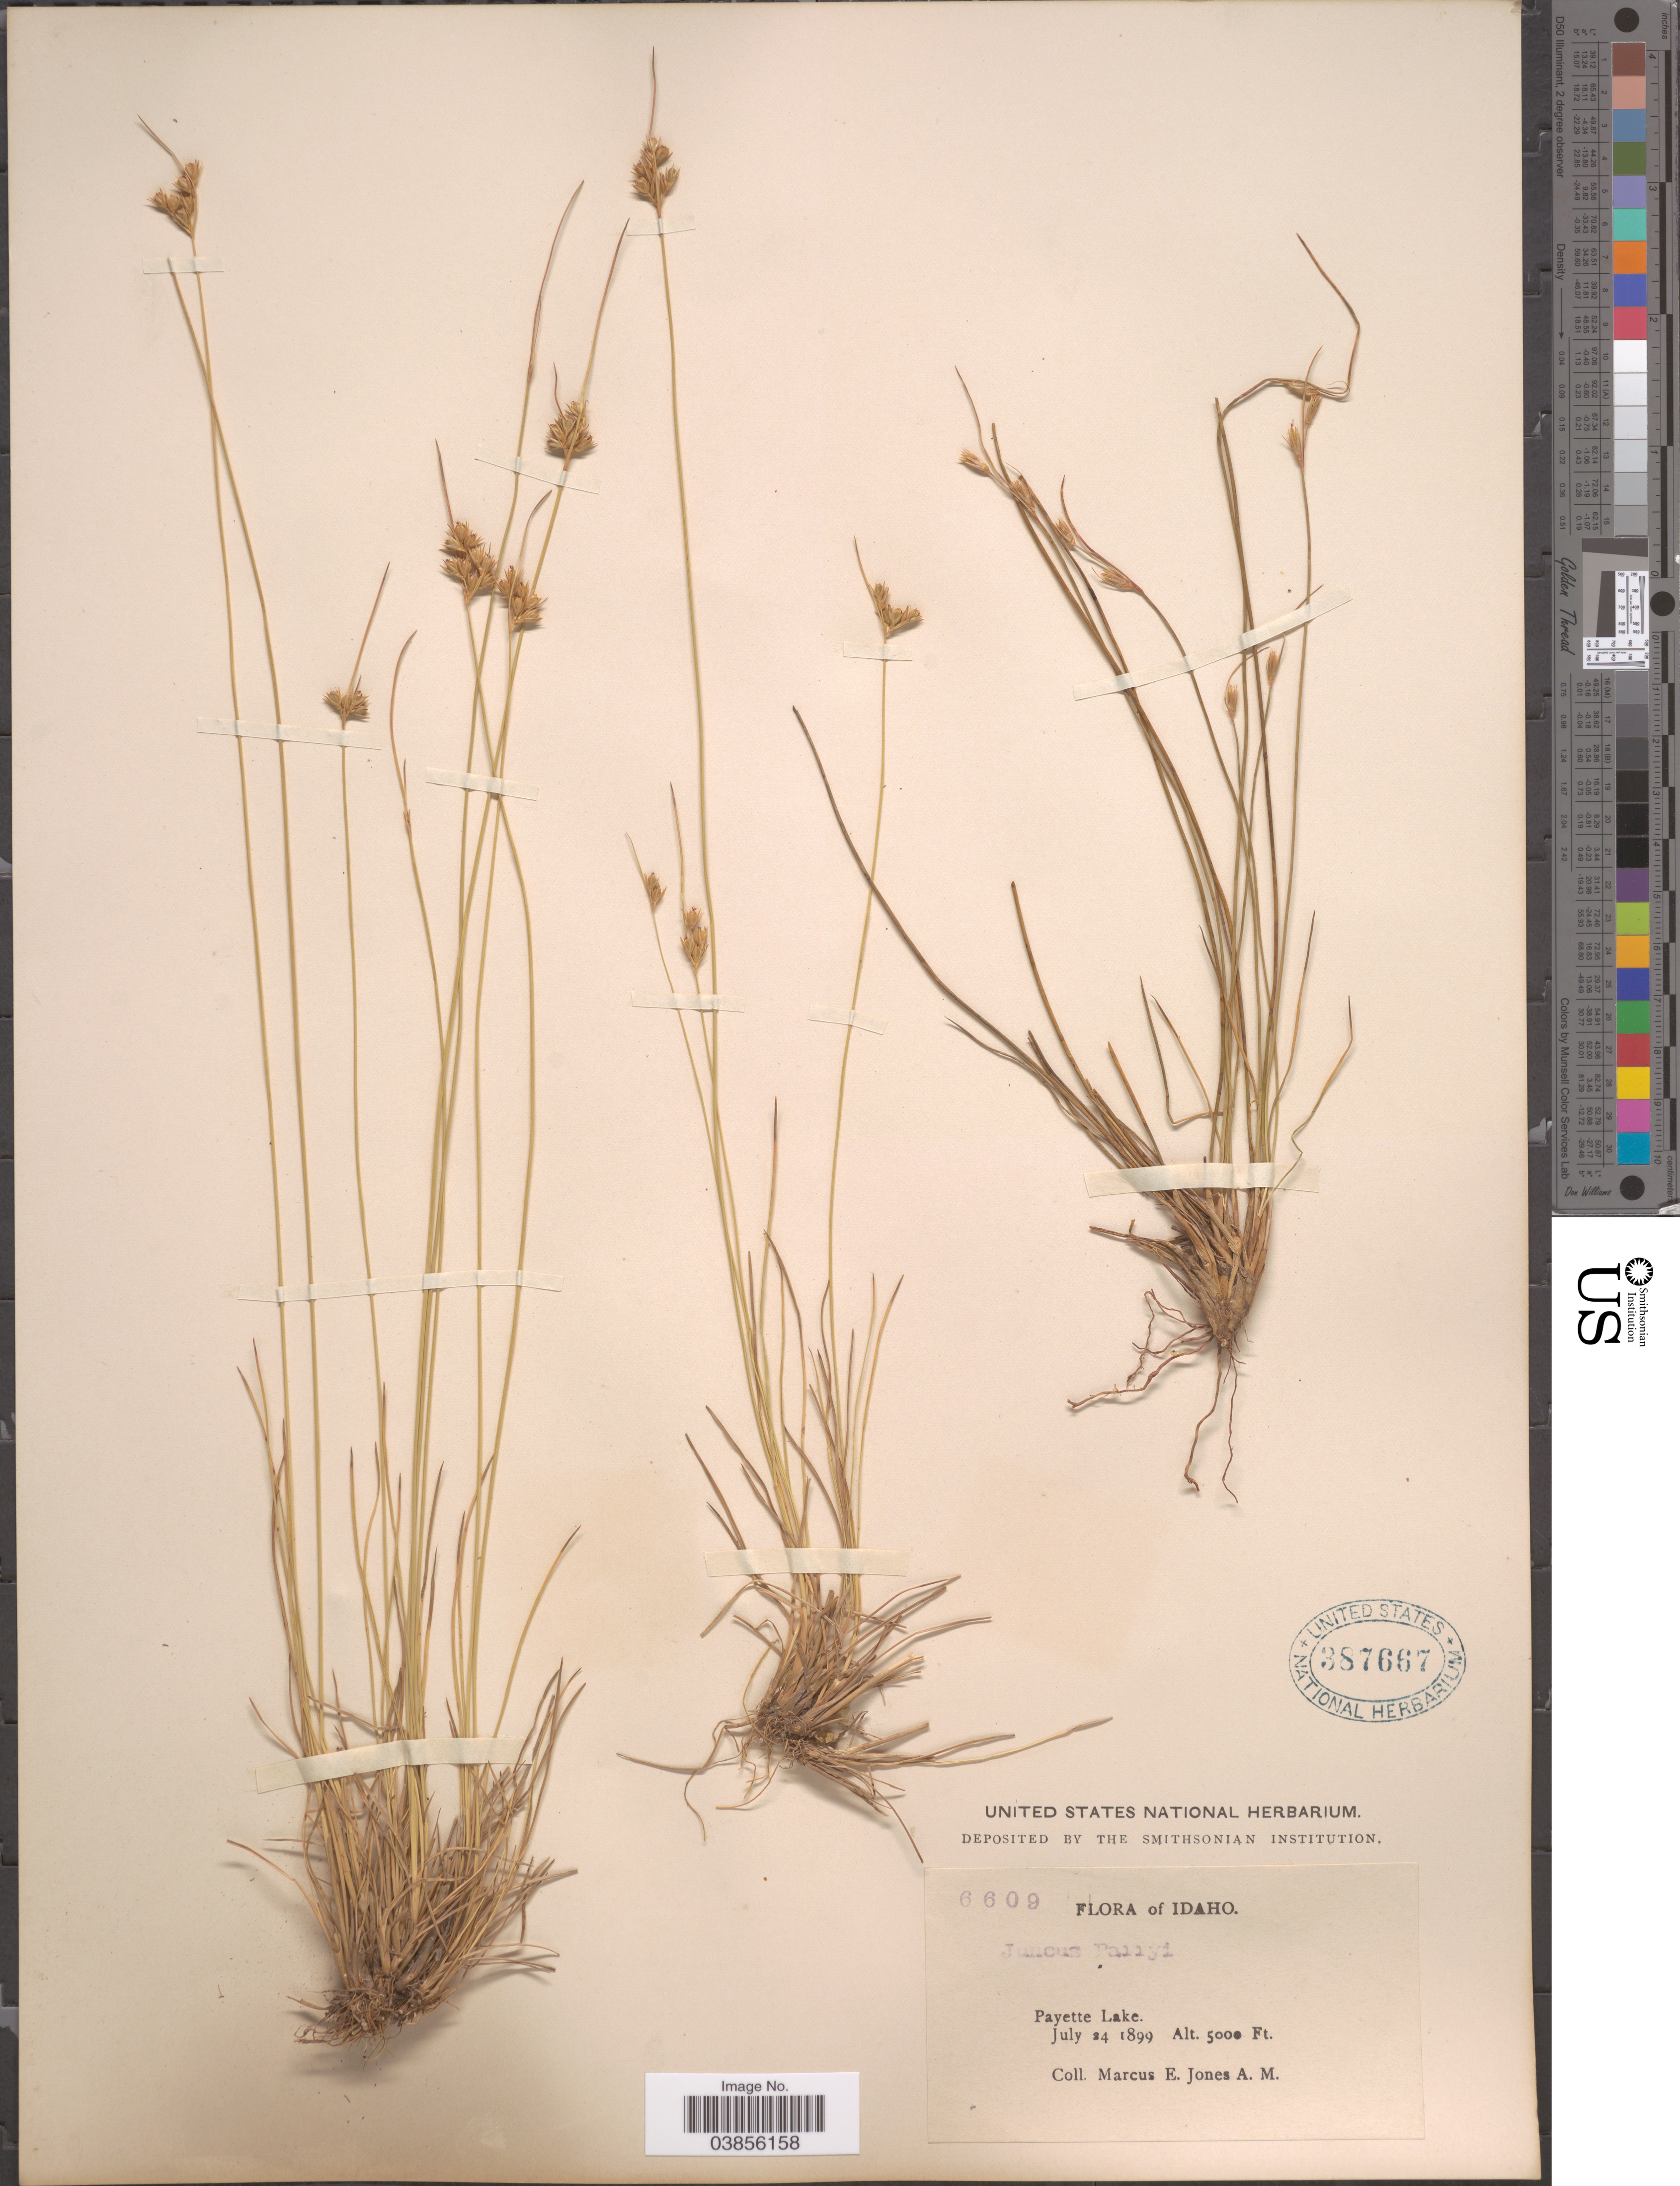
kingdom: Plantae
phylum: Tracheophyta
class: Liliopsida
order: Poales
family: Juncaceae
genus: Juncus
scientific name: Juncus parryi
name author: Engelm.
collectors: M. E. Jones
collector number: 6609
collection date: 1899-07-24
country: United States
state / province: Idaho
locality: Payette Lake.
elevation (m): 1524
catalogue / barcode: US 387667